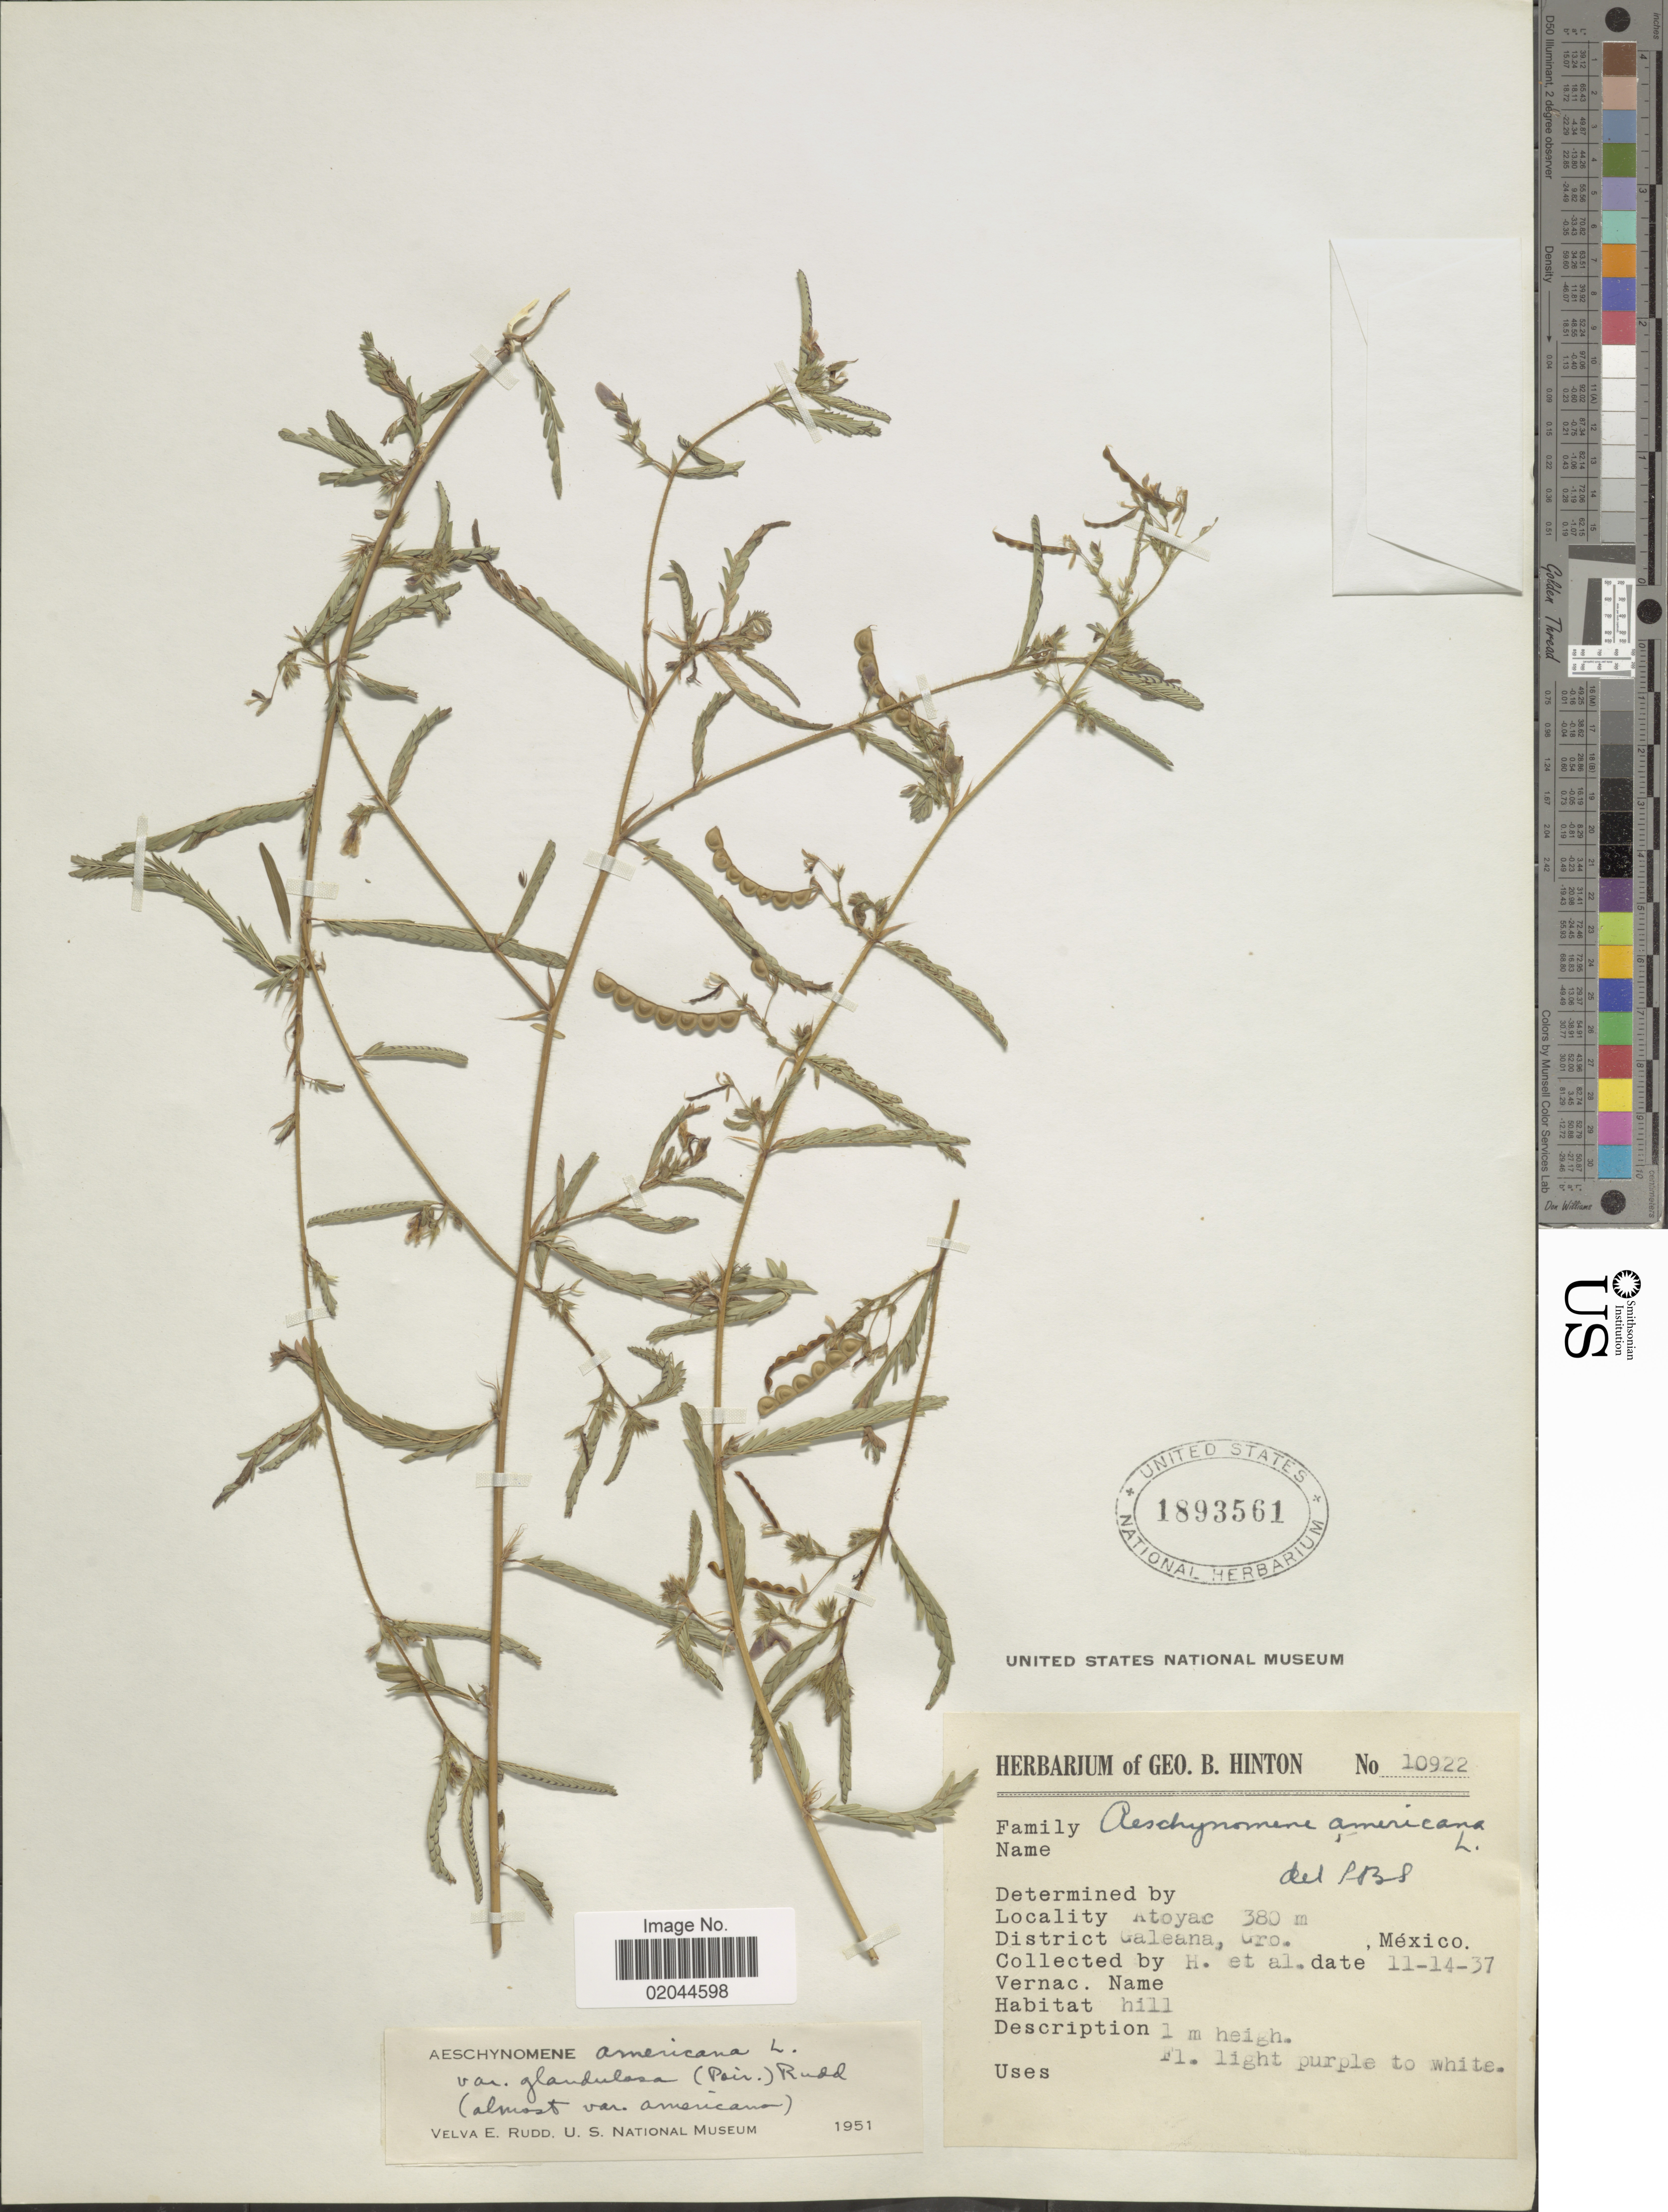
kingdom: Plantae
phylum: Tracheophyta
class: Magnoliopsida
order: Fabales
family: Fabaceae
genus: Aeschynomene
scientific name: Aeschynomene americana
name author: L.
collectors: G. B. Hinton & et al.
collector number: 10922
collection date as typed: Transcribed d/m/y: 14/11/37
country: Mexico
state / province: Guerrero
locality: Atoyac, Galeana, hill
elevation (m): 380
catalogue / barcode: US 1893561